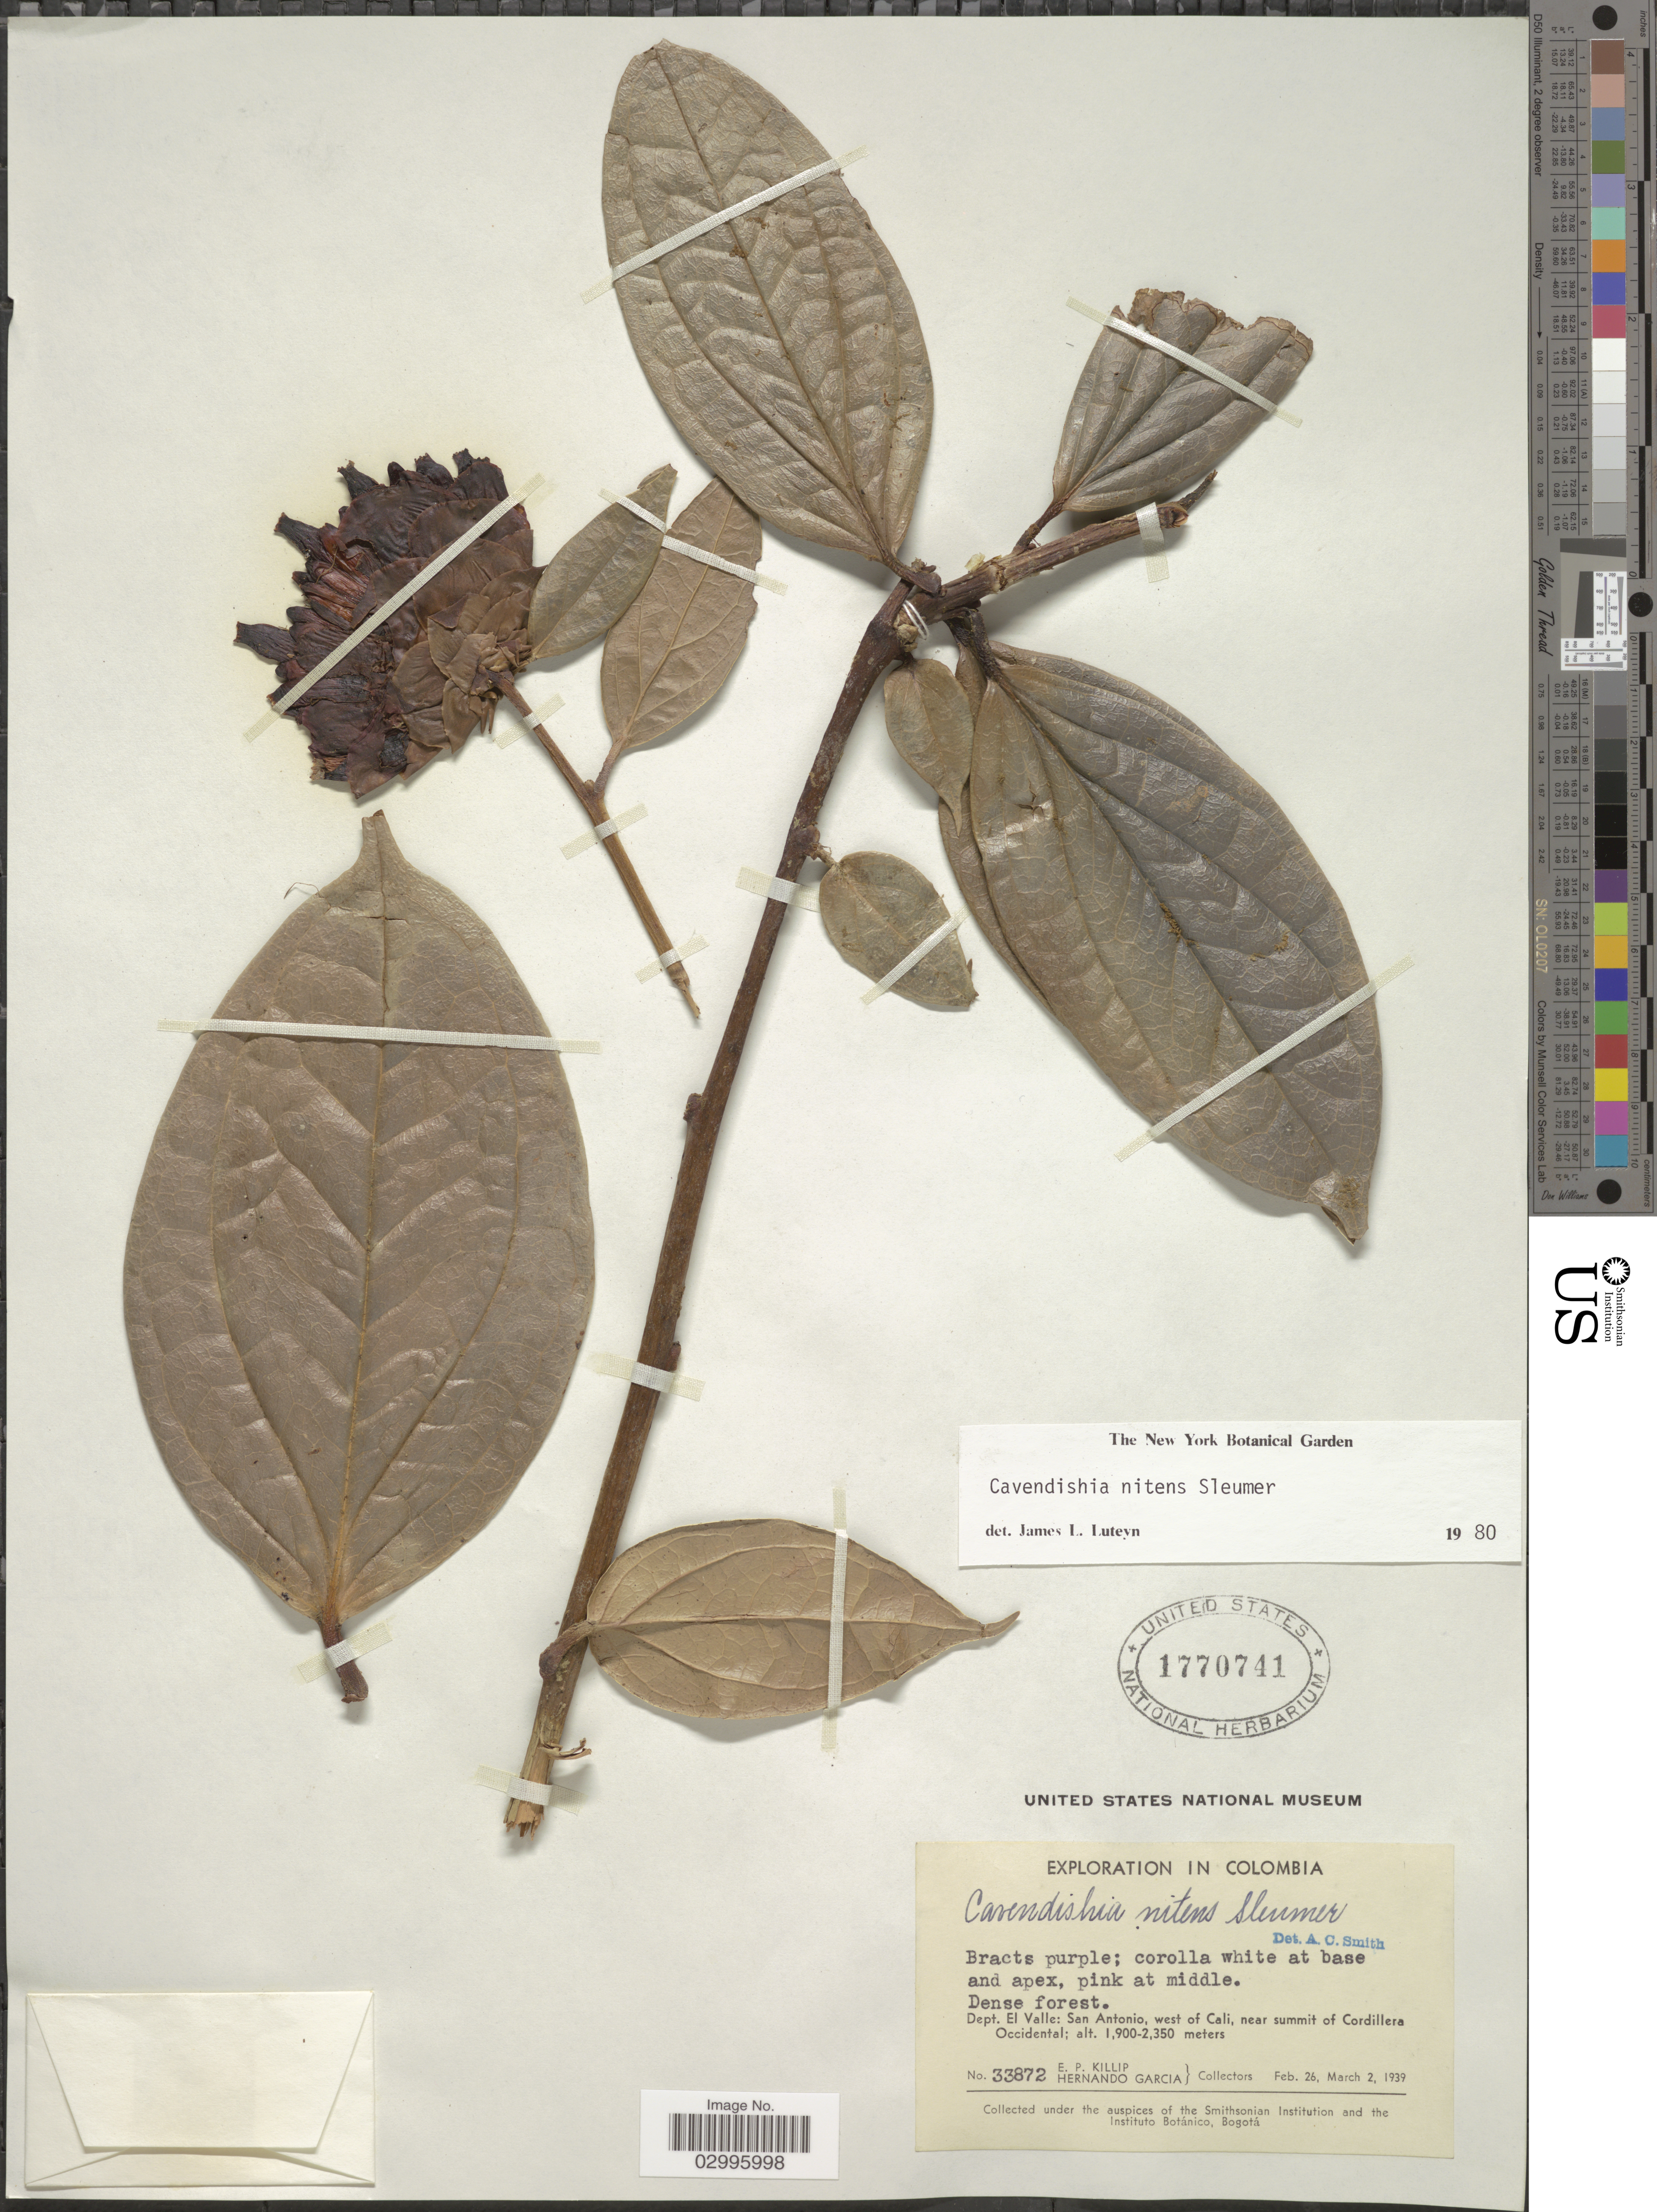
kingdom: Plantae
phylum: Tracheophyta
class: Magnoliopsida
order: Ericales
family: Ericaceae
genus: Cavendishia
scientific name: Cavendishia nitens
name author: (Sleumer) Sleumer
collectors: E. P. Killip & H. Garcia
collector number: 33872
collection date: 1939-02-26/1939-03-02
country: Colombia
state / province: Valle del Cauca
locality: Dept. El Valle: San Antonio, west of Cali, near summit of Cordillera Occidental.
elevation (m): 1900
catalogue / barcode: US 1770741